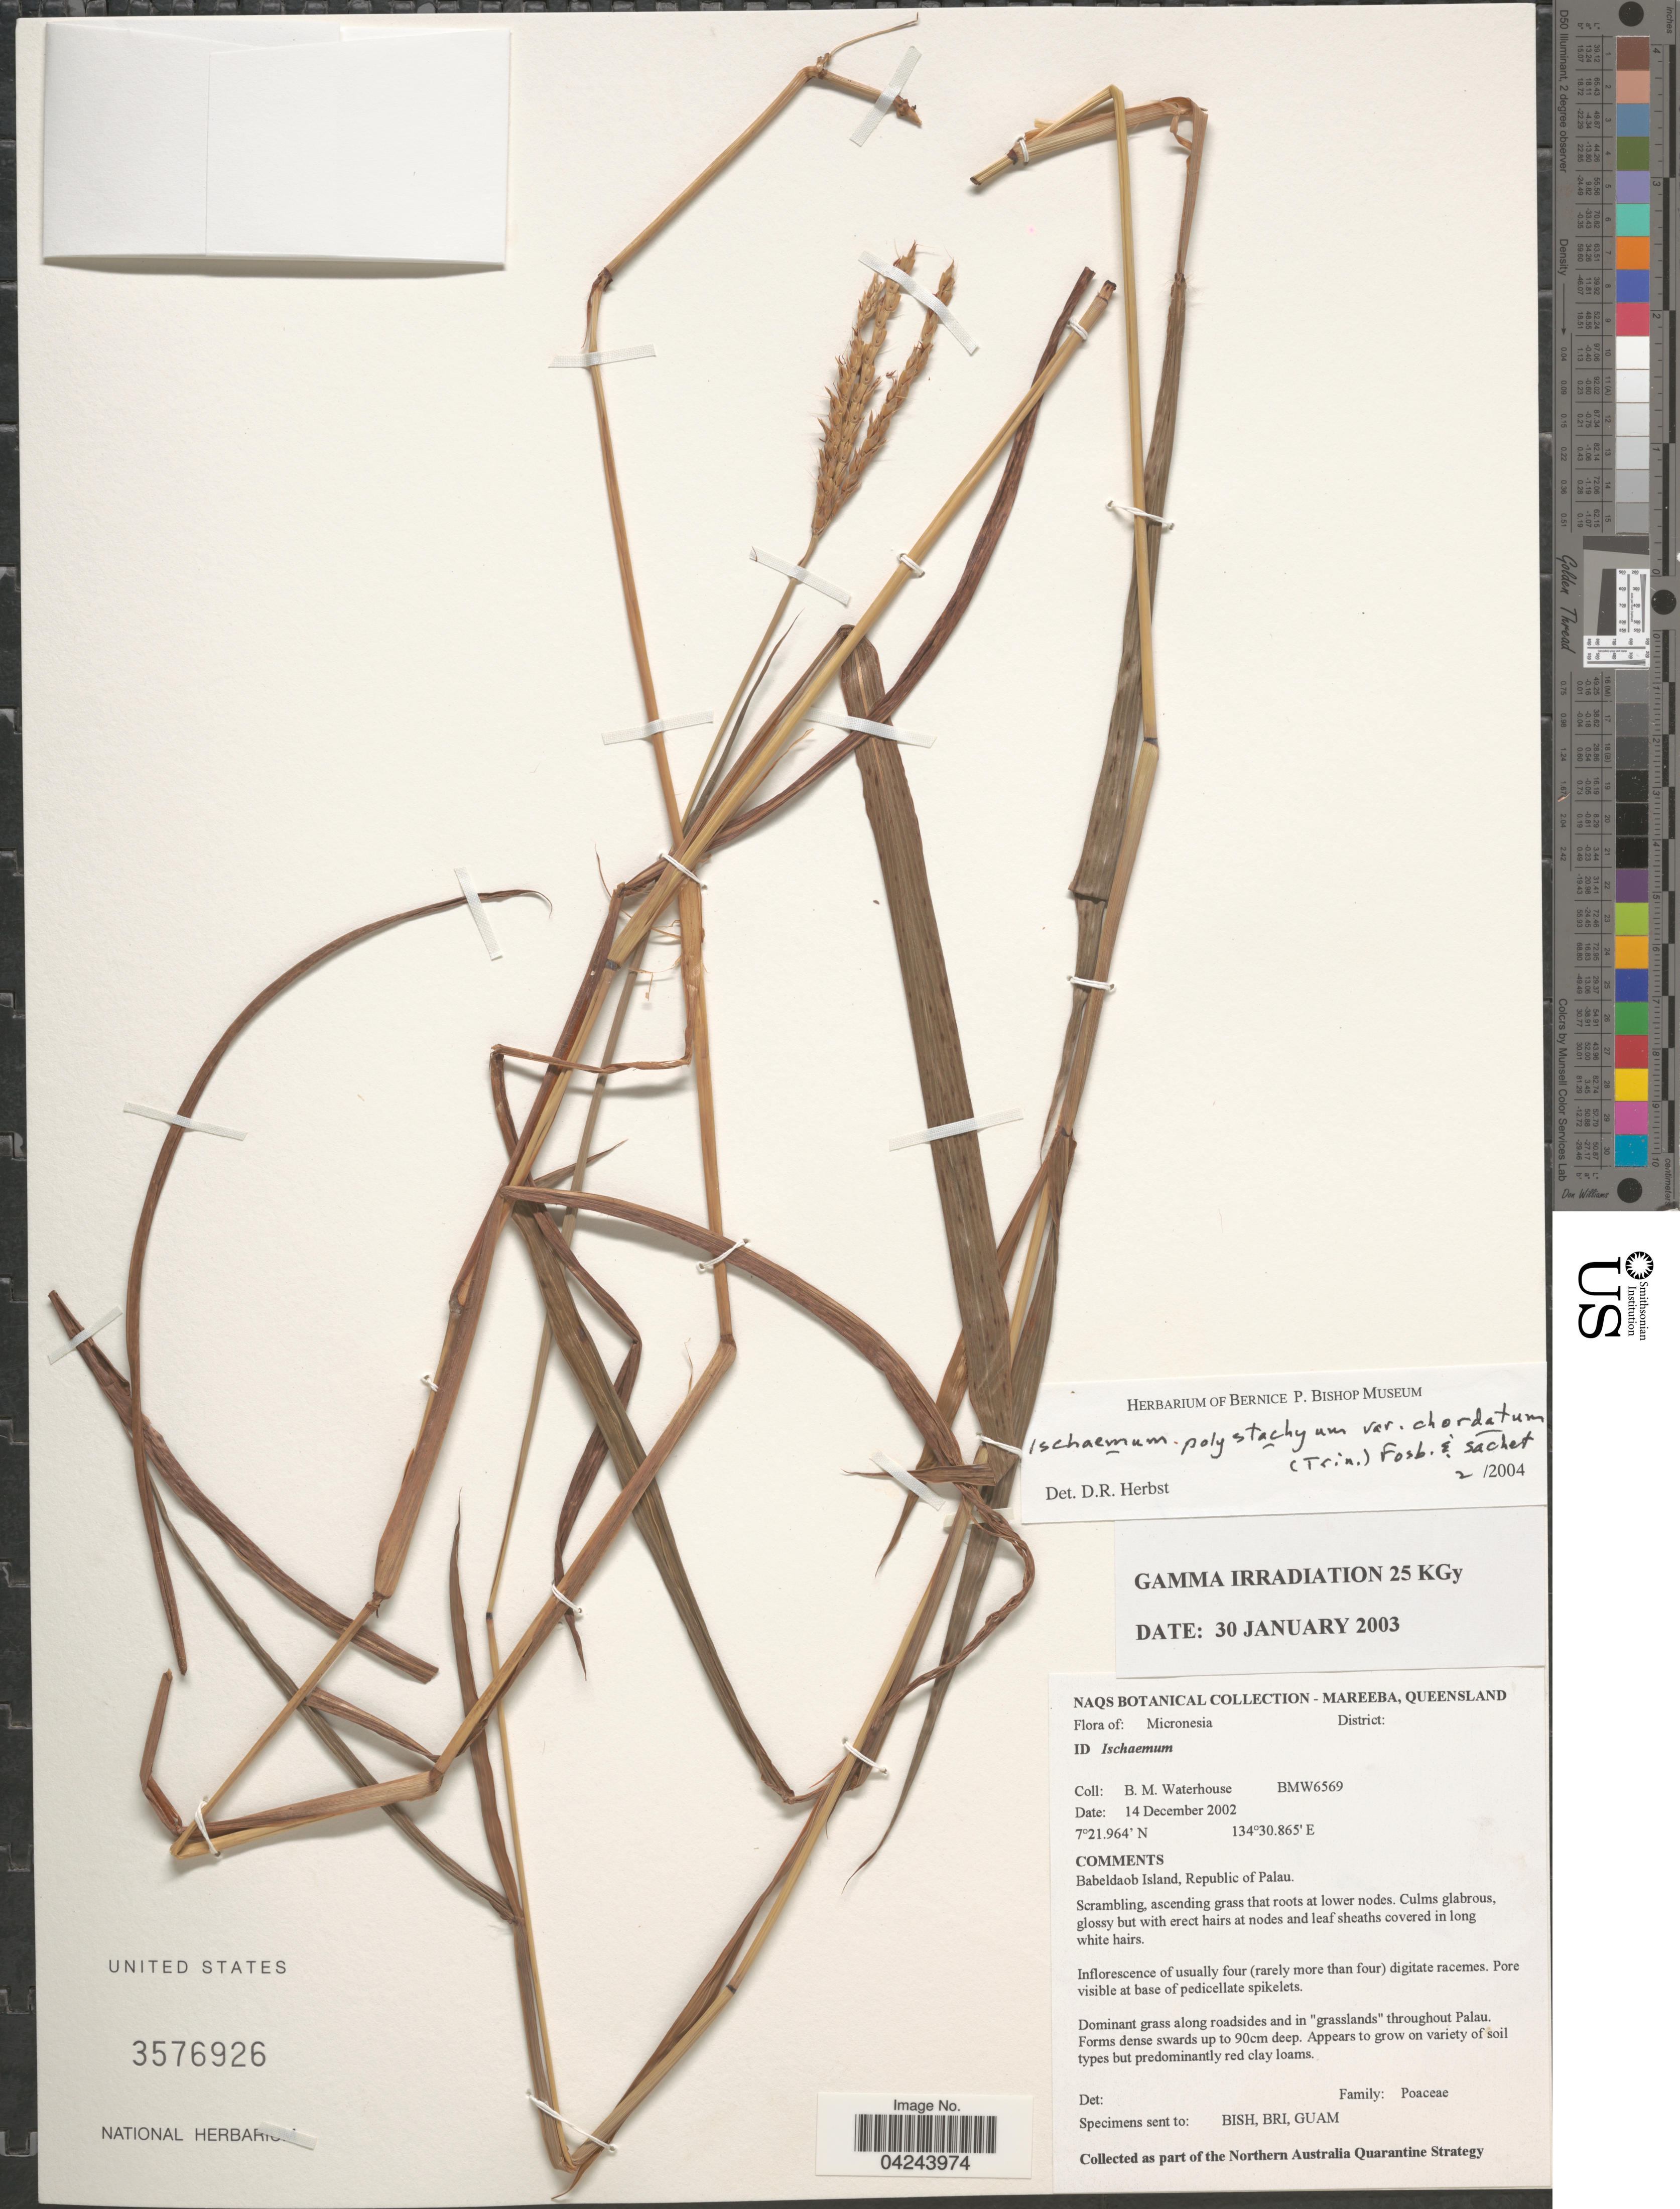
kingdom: Plantae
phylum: Tracheophyta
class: Liliopsida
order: Poales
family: Poaceae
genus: Ischaemum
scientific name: Ischaemum polystachyum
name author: J. Presl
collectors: B. Waterhouse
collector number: BMW6569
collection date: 2002-12-14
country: Palau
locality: Micronesia. Babeldaob Island, Republic of Palau.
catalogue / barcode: US 3576926